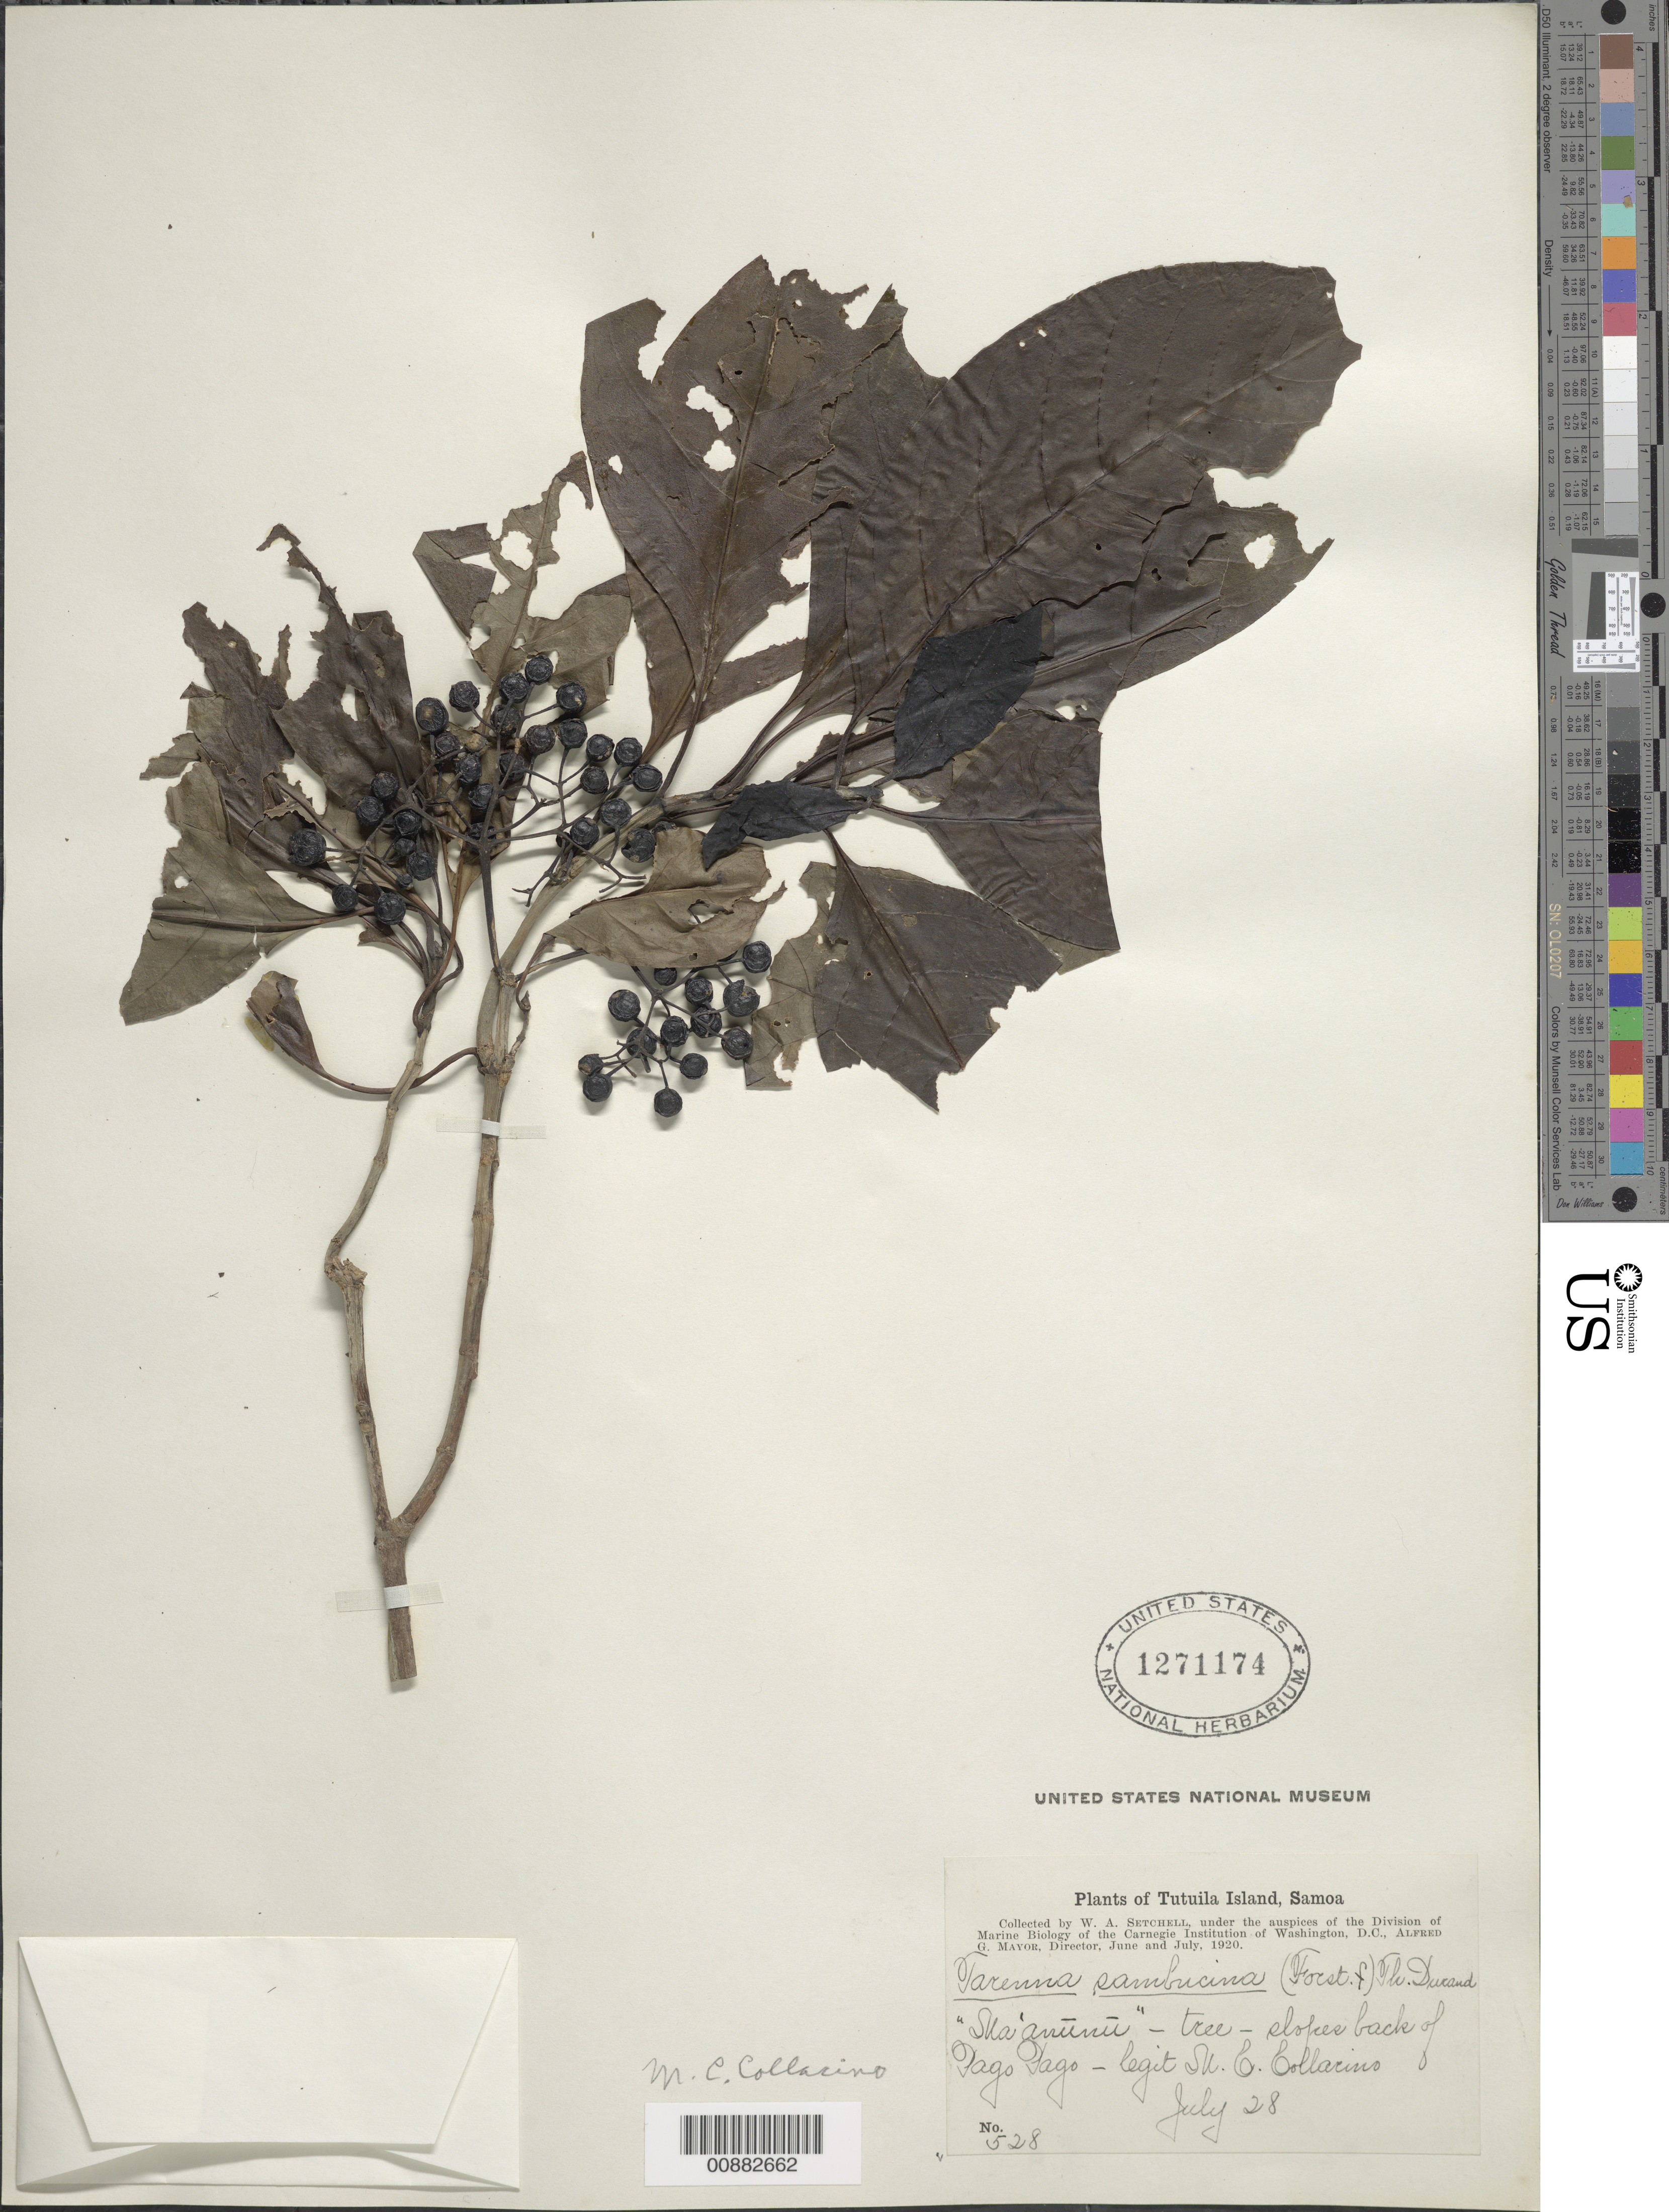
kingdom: Plantae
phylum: Tracheophyta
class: Magnoliopsida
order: Gentianales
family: Rubiaceae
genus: Tarenna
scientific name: Tarenna sambucina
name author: (G. Forst.) Drake ex Durand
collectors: W. Setchell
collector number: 528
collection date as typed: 28 Jul 1920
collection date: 1920-07-28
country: American Samoa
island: Tutua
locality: Slopes back of Pago Pago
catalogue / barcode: US 1271174